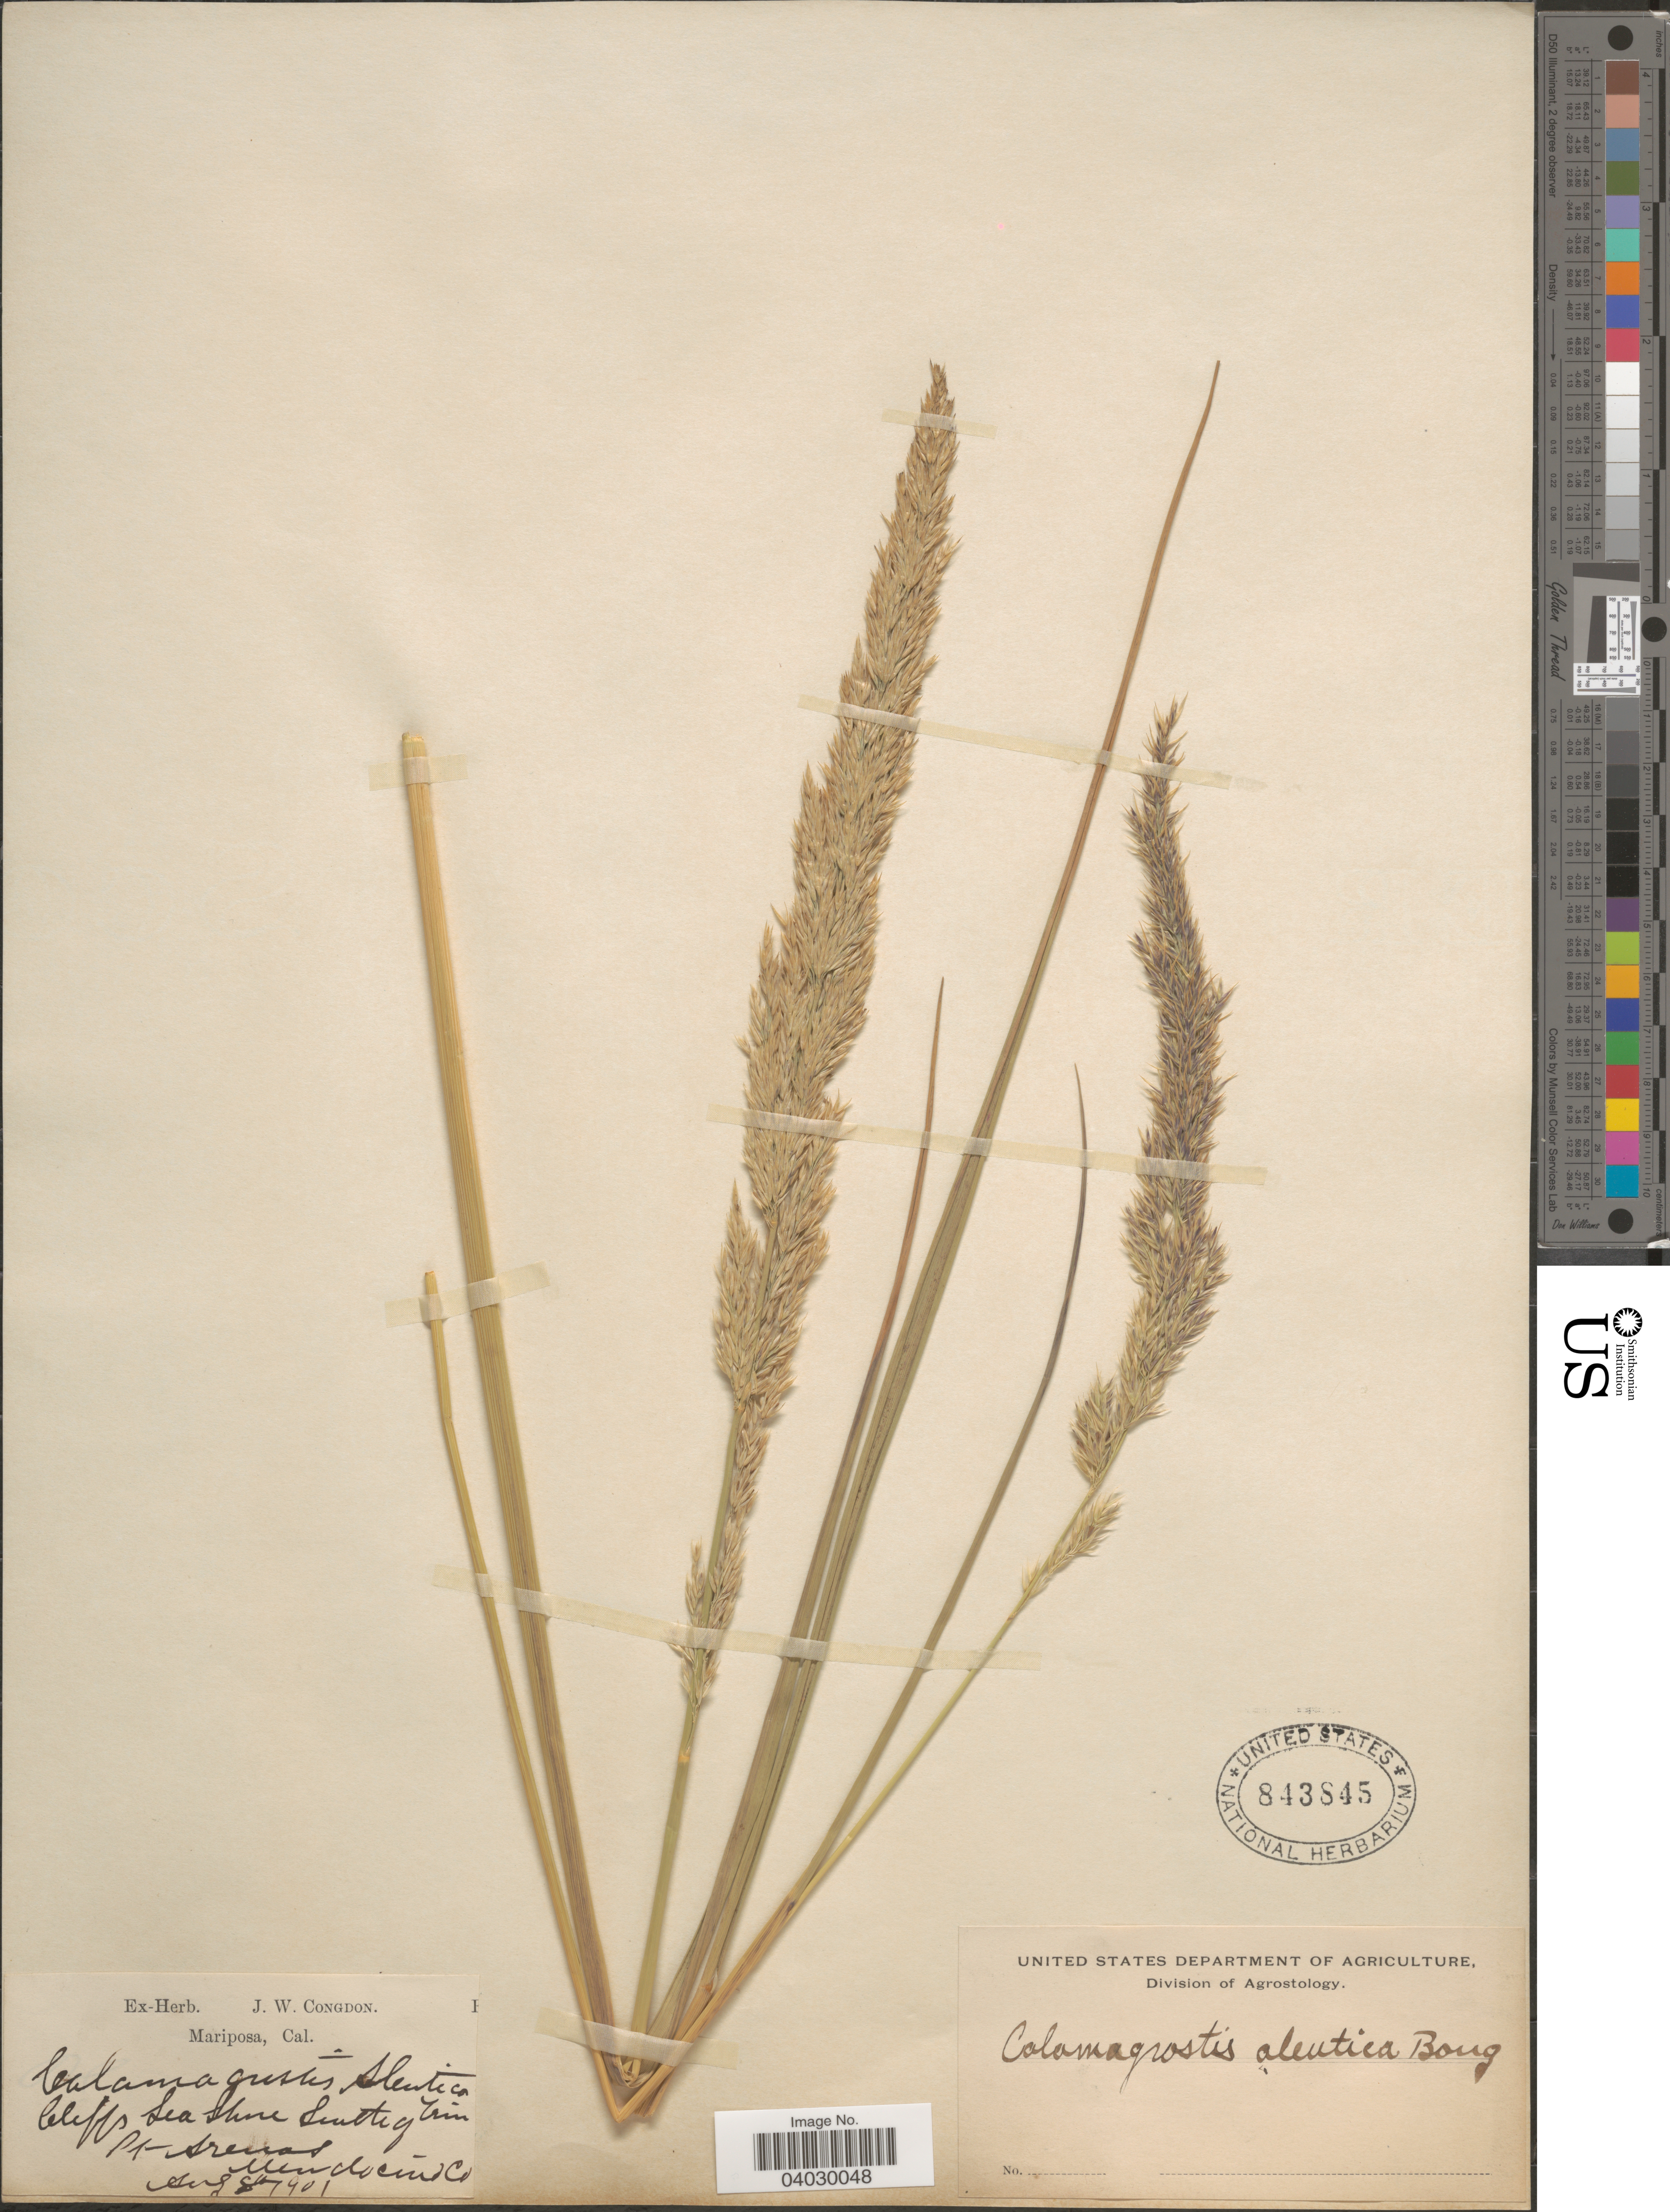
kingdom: Plantae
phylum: Tracheophyta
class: Liliopsida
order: Poales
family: Poaceae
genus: Calamagrostis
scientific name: Calamagrostis nutkaensis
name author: (J. Presl) Steud.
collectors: ex herb. J. W. Congdon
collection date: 1901-08-08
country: United States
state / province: California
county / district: Mendocino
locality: Cliffs Sea Shore South of Pt Arenas. Mendocino Co.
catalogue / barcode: US 843845